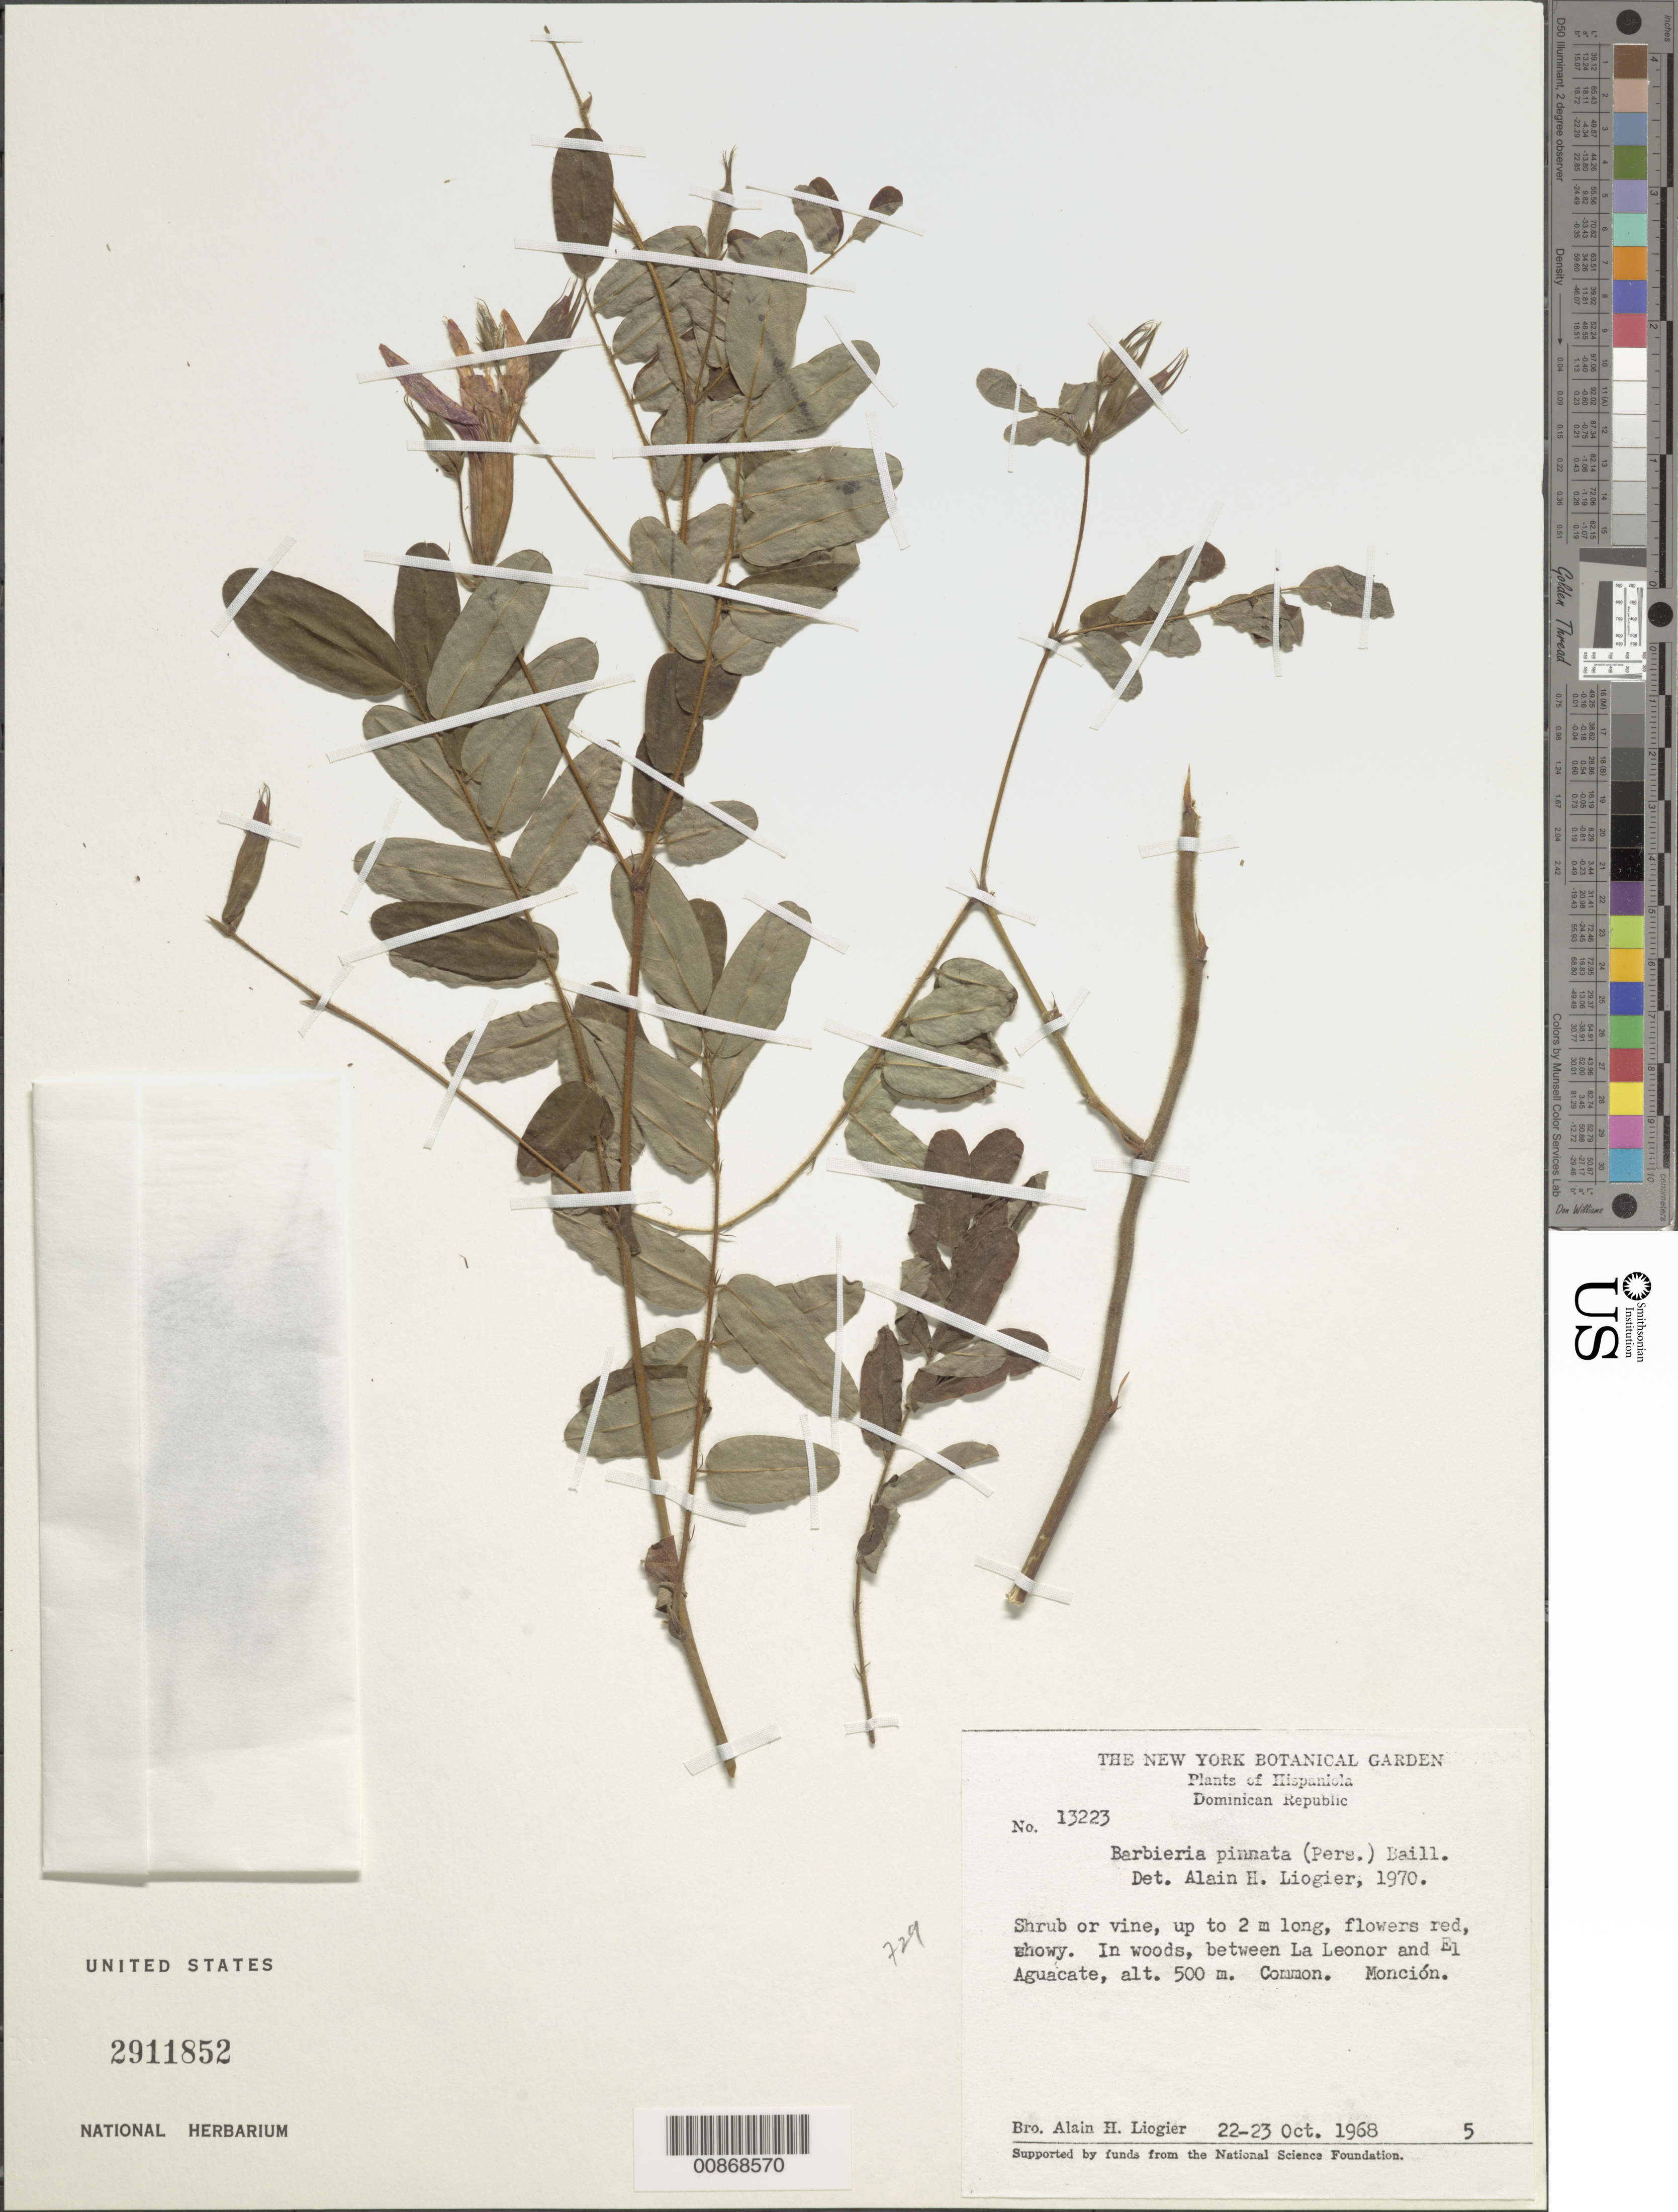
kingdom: Plantae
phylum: Tracheophyta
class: Magnoliopsida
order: Fabales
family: Fabaceae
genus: Barbieria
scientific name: Barbieria pinnata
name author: (Pers.) Baill.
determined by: Liogier, Alain H.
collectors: A. H. Liogier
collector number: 13223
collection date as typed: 22 Oct 1968 to 23 Oct 1968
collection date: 1968-10-22/1968-10-23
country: Dominican Republic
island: Hispaniola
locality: Between La Leonor and El Aguacate. Monción.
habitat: In woods.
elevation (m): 500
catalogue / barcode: US 2911852